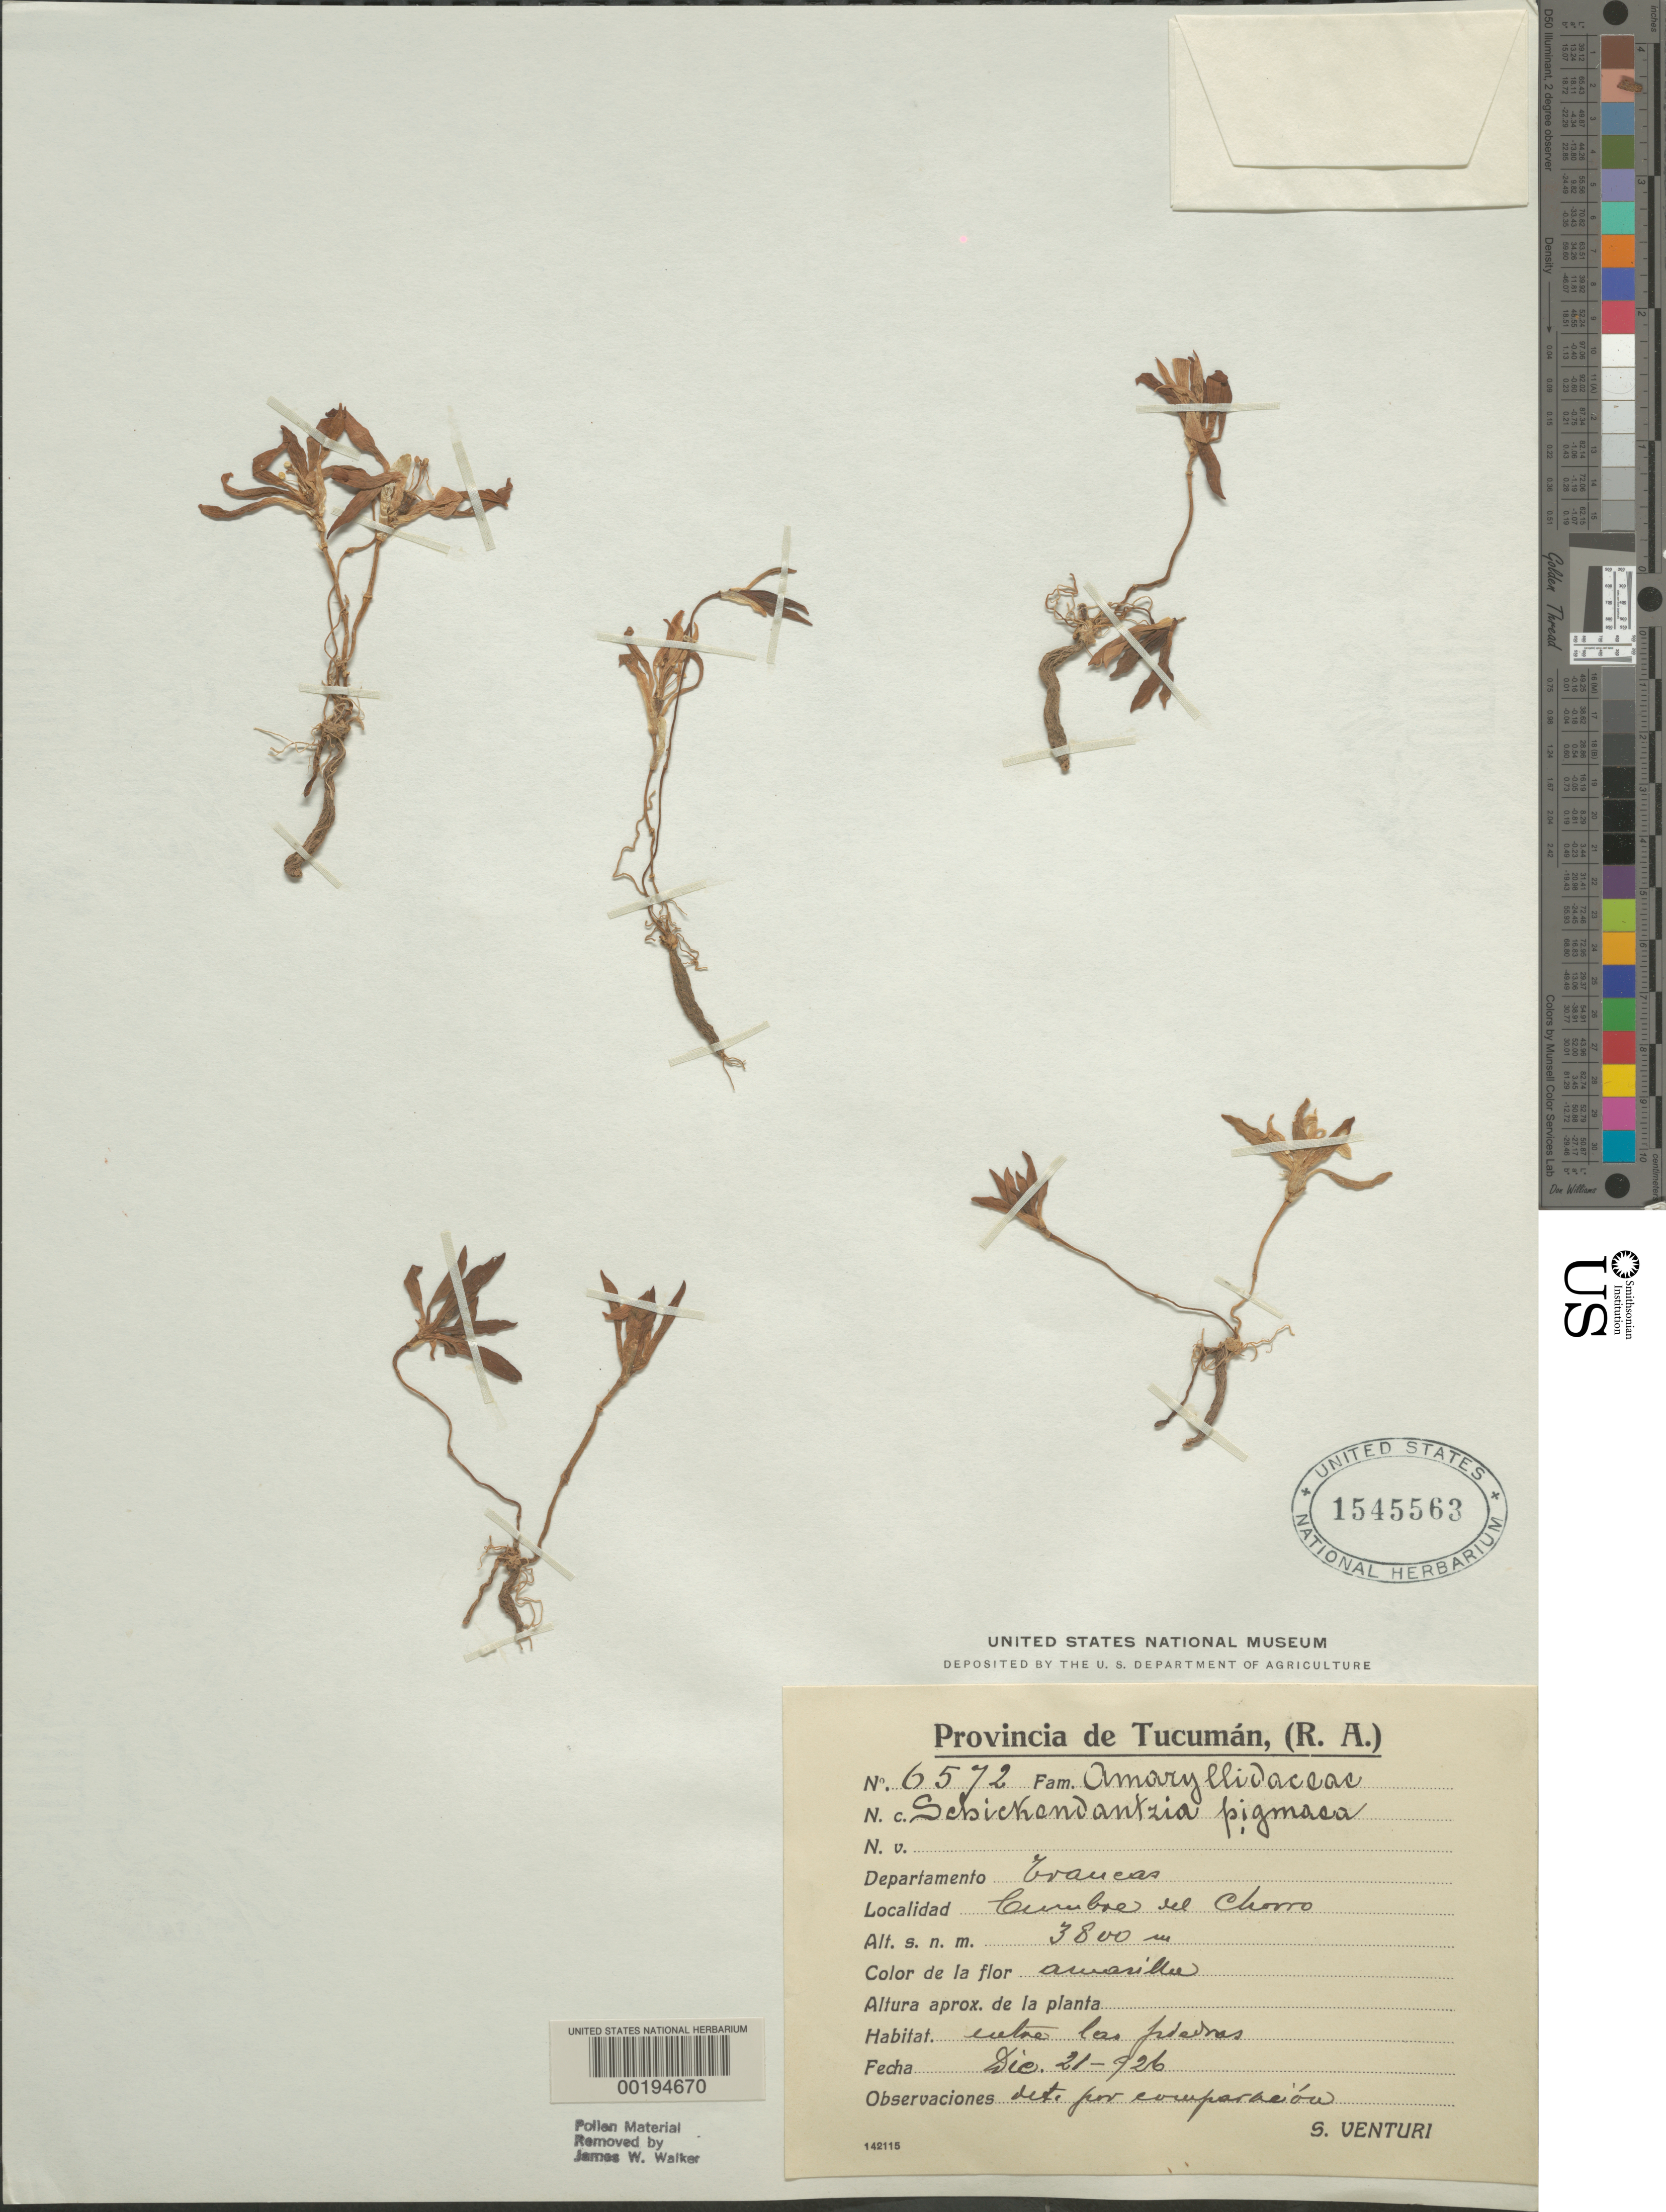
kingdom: Plantae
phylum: Tracheophyta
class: Liliopsida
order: Liliales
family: Alstroemeriaceae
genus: Alstroemeria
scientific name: Alstroemeria pygmaea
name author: Herb.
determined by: Strong, Mark T., (BOT), Smithsonian Institution - National Museum of Natural History (UNITED STATES)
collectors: S. Venturi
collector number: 6572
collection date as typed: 21 Dec 1926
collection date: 1926-12-21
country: Argentina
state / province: Tucumán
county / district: Trancas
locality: Cumbre del Chorro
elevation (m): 3800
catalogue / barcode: US 1545563